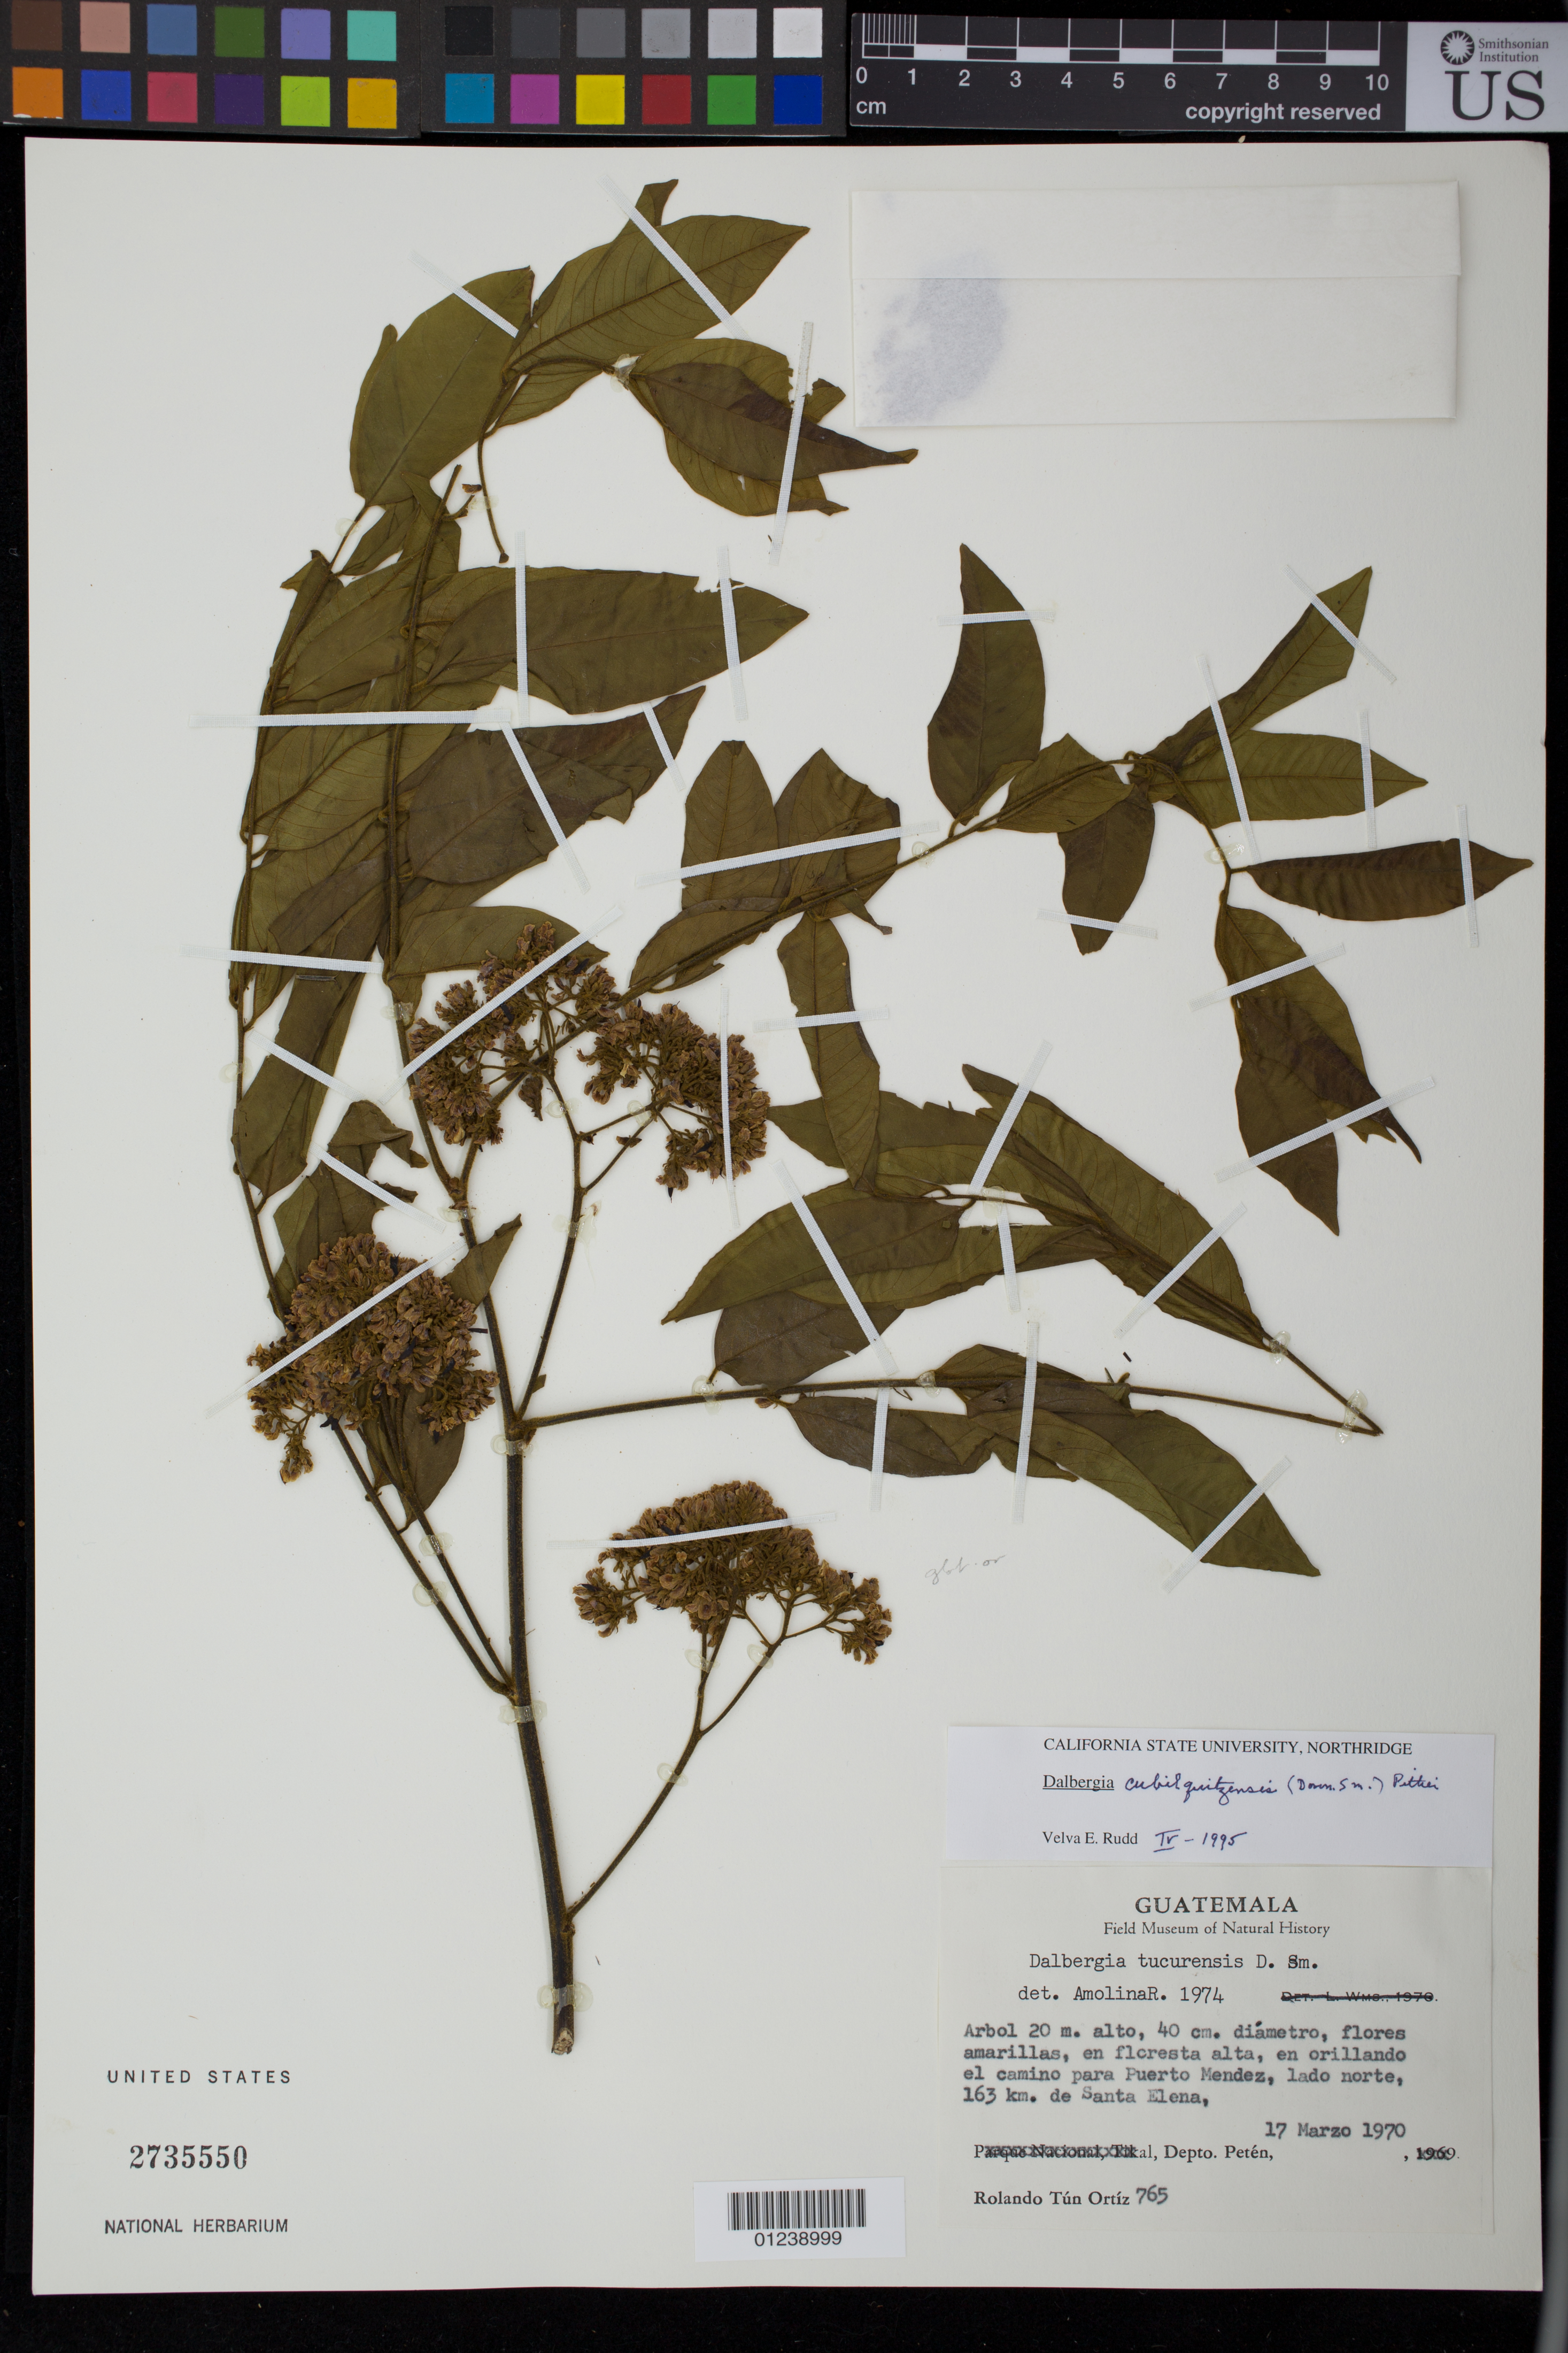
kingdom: Plantae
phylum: Tracheophyta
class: Magnoliopsida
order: Fabales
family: Fabaceae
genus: Dalbergia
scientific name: Dalbergia cubilquitzensis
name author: (Donn. Sm.) Pittier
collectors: R. Tún Ortíz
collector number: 765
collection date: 1970-03-17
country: Guatemala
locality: orillando el camino para Puerto Mendez, lado norte, 163 km. de Santa Elena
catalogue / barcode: US 2735550